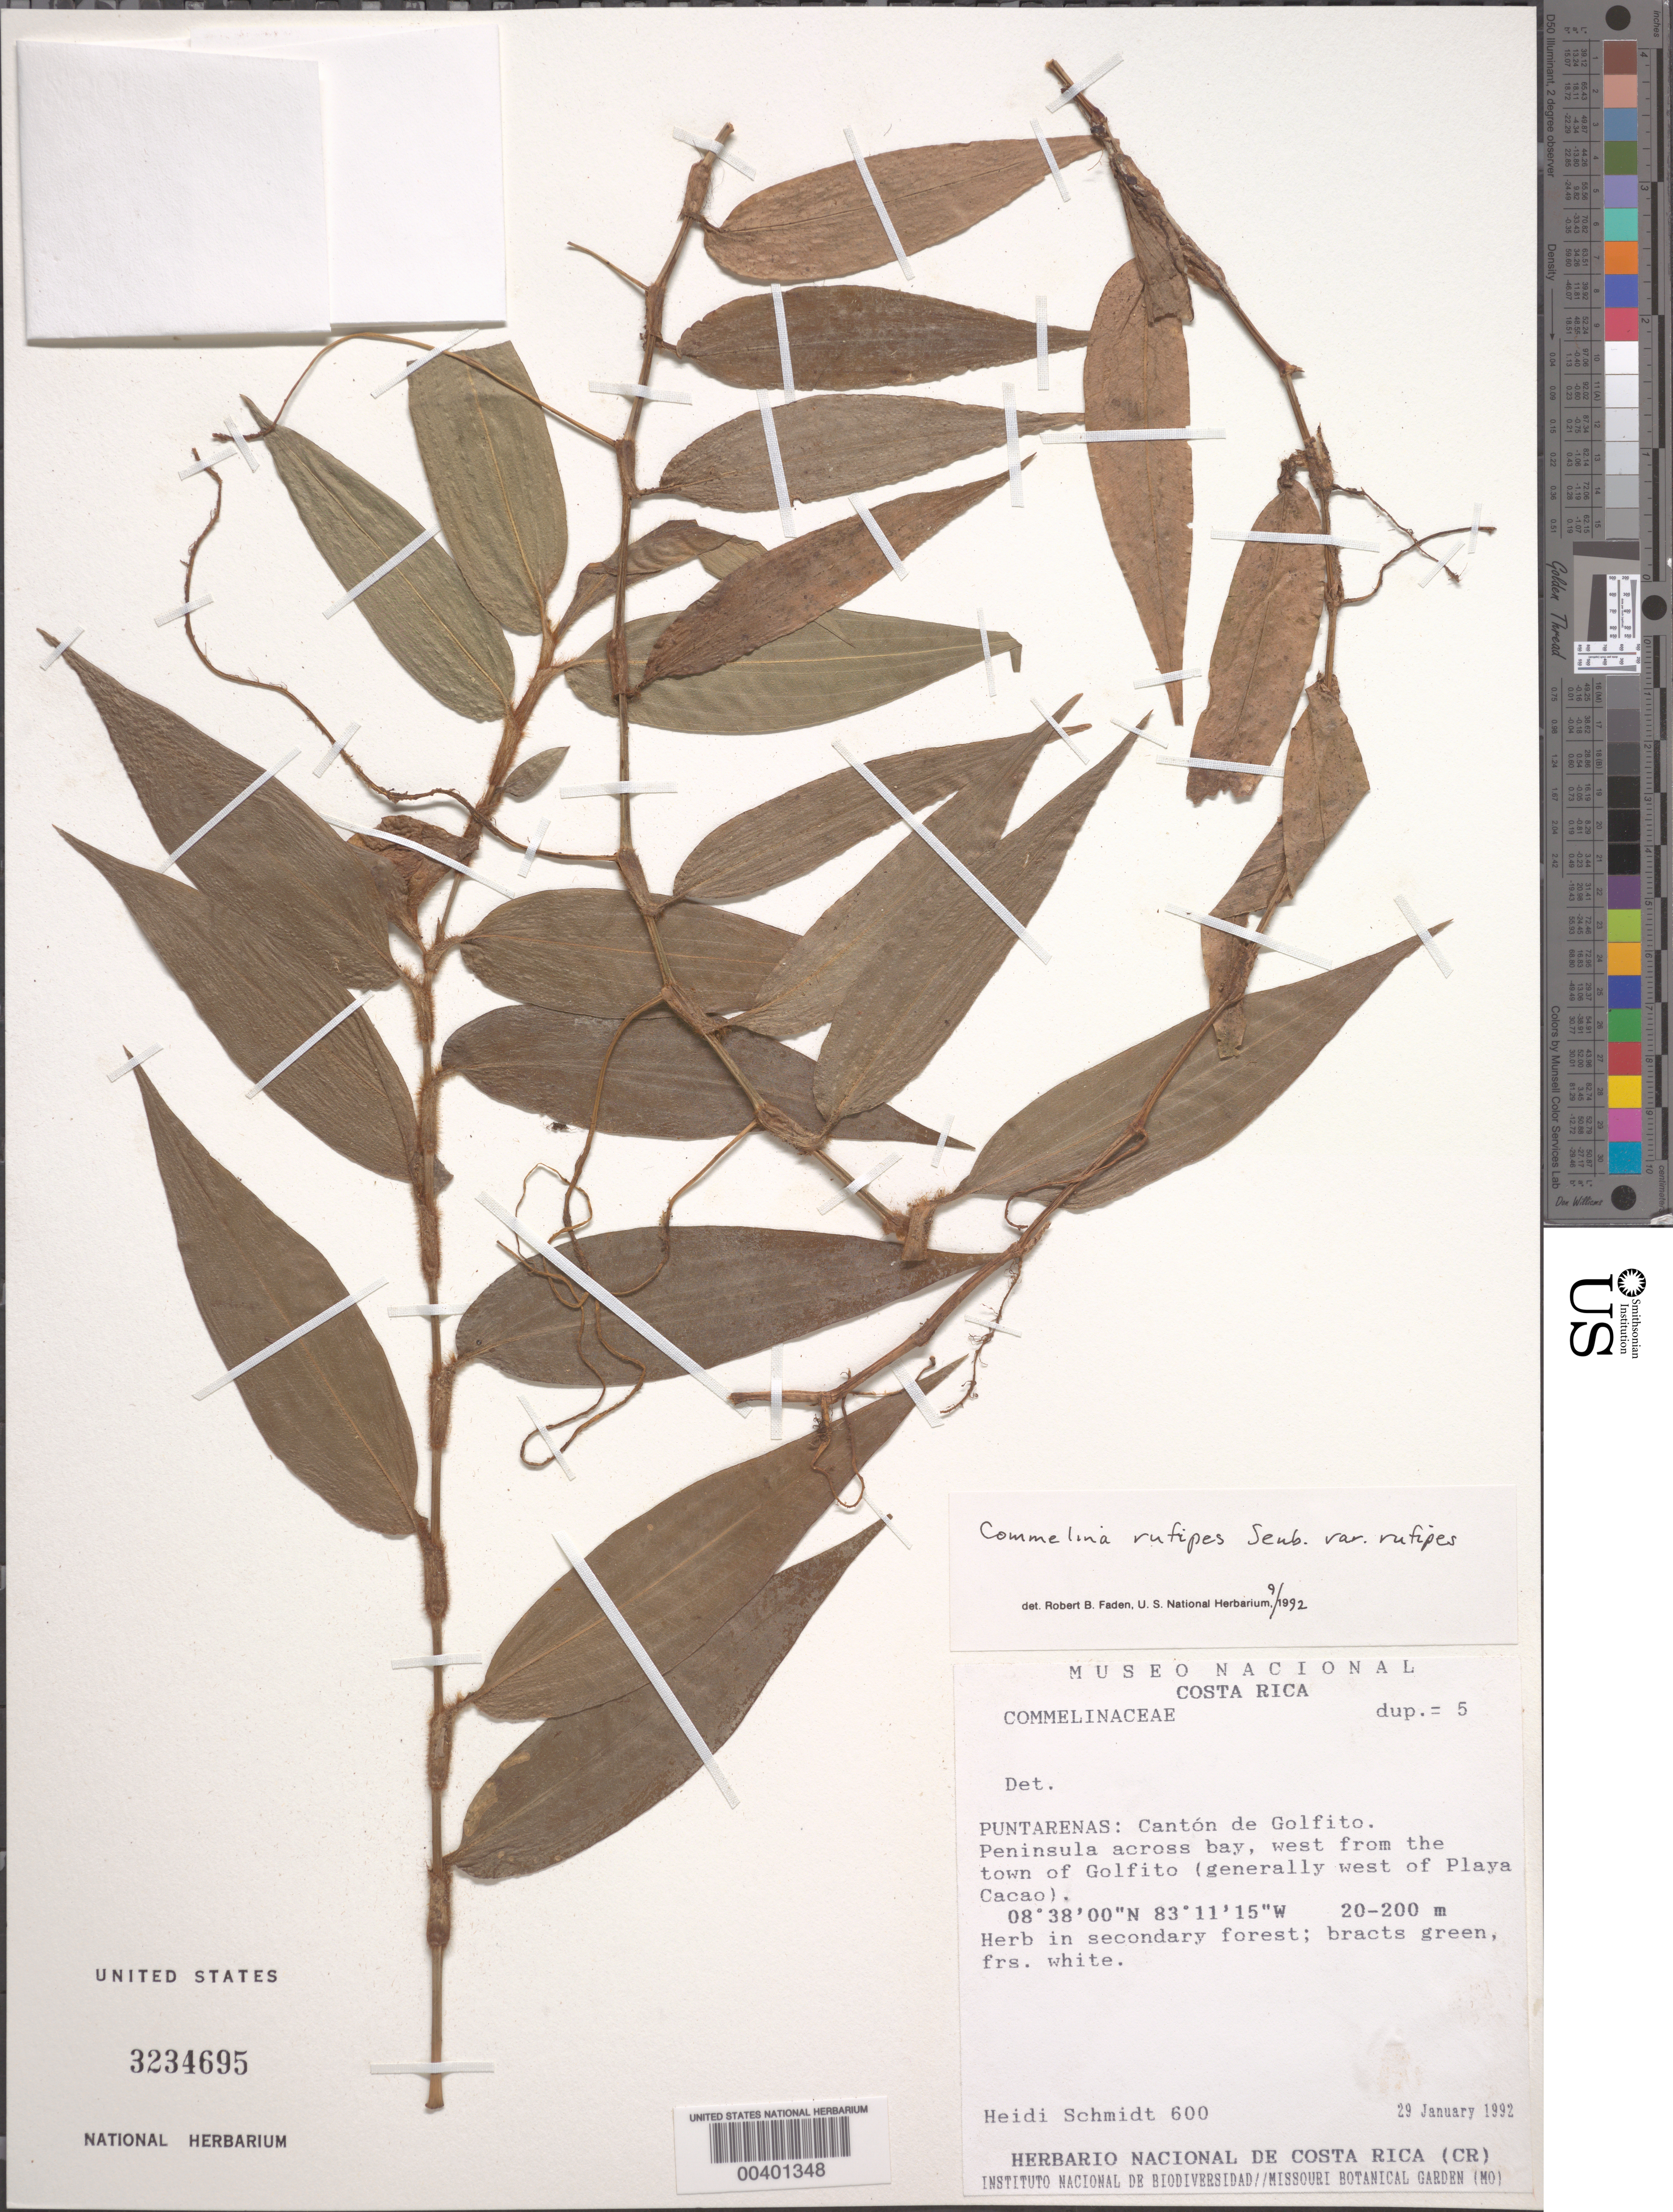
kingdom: Plantae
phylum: Tracheophyta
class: Liliopsida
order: Commelinales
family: Commelinaceae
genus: Commelina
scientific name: Commelina rufipes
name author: Seub.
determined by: Faden, Robert B., (US), Smithsonian Institution - National Museum of Natural History (UNITED STATES)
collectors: J. Schmidt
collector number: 600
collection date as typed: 29 Jan 1992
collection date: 1992-01-29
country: Costa Rica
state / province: Puntarenas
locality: Golfito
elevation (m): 20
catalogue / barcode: US 3234695